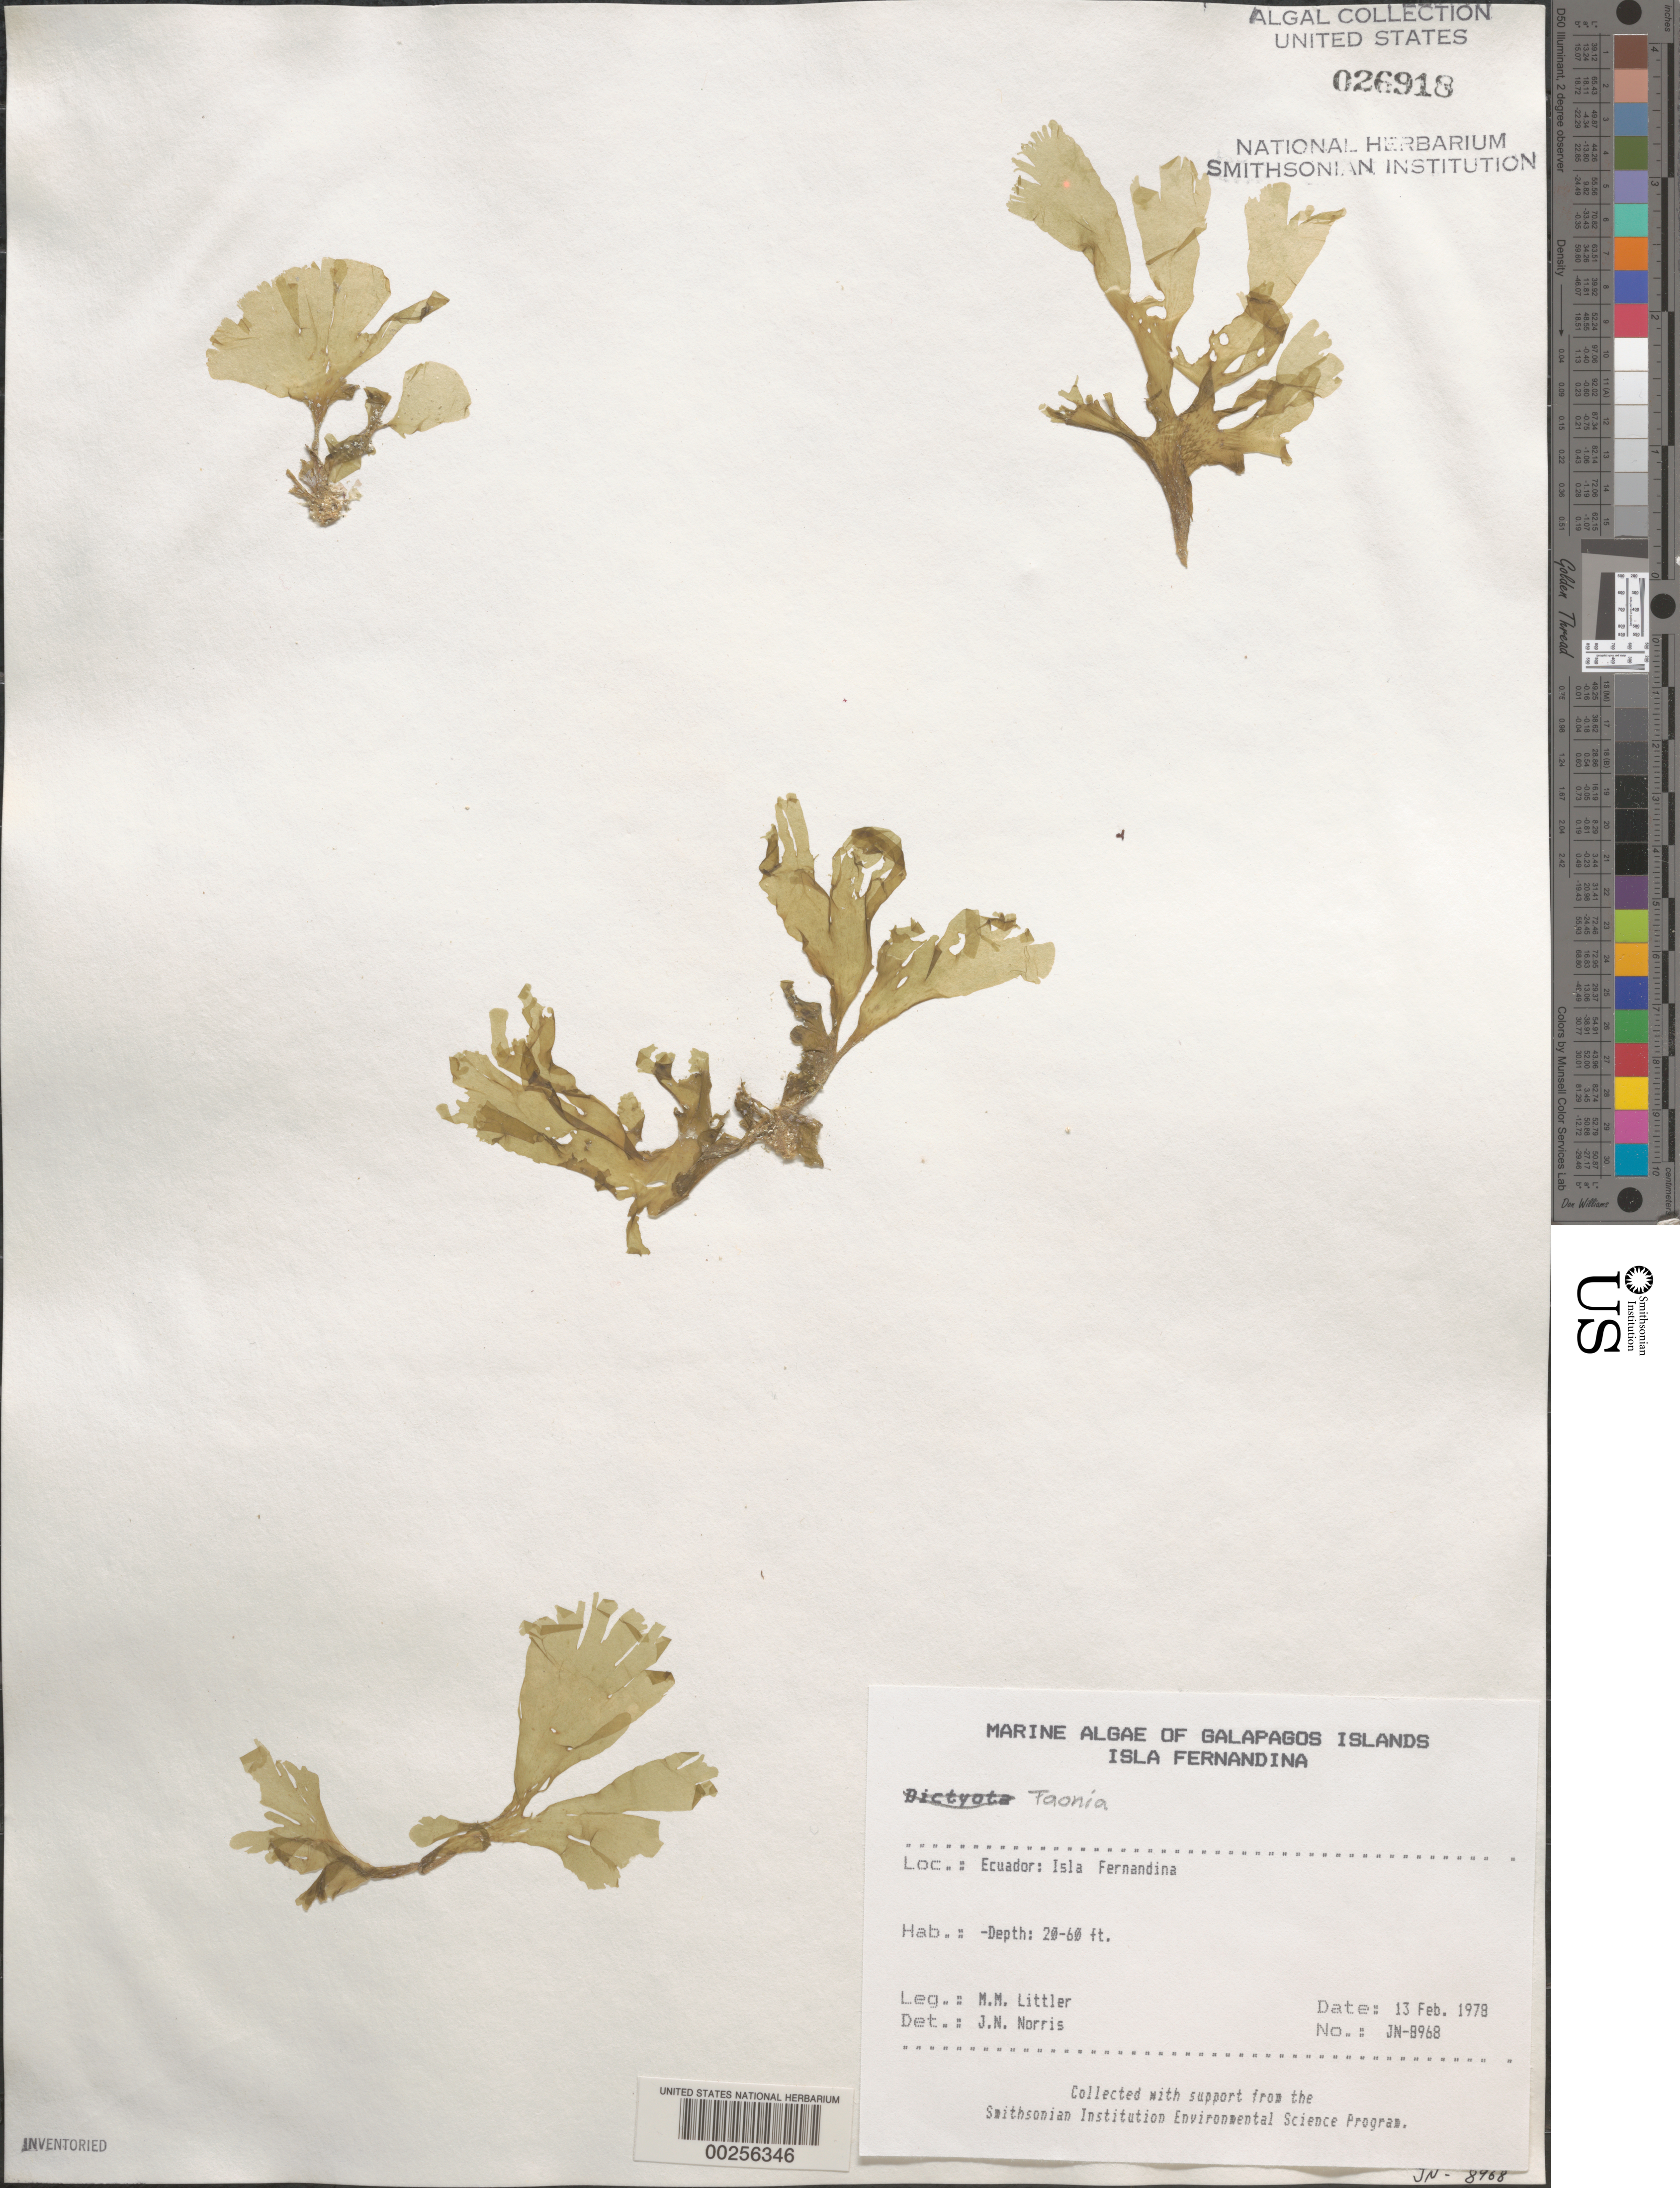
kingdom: Chromista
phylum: Ochrophyta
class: Phaeophyceae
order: Dictyotales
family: Dictyotaceae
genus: Dictyota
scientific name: Dictyota sp.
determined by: Norris, James N.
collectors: M. M. Littler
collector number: Jn-8968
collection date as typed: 13 Feb 1978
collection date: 1978-02-13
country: Ecuador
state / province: Colón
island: Fernandina [Narborough]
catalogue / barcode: US 26918